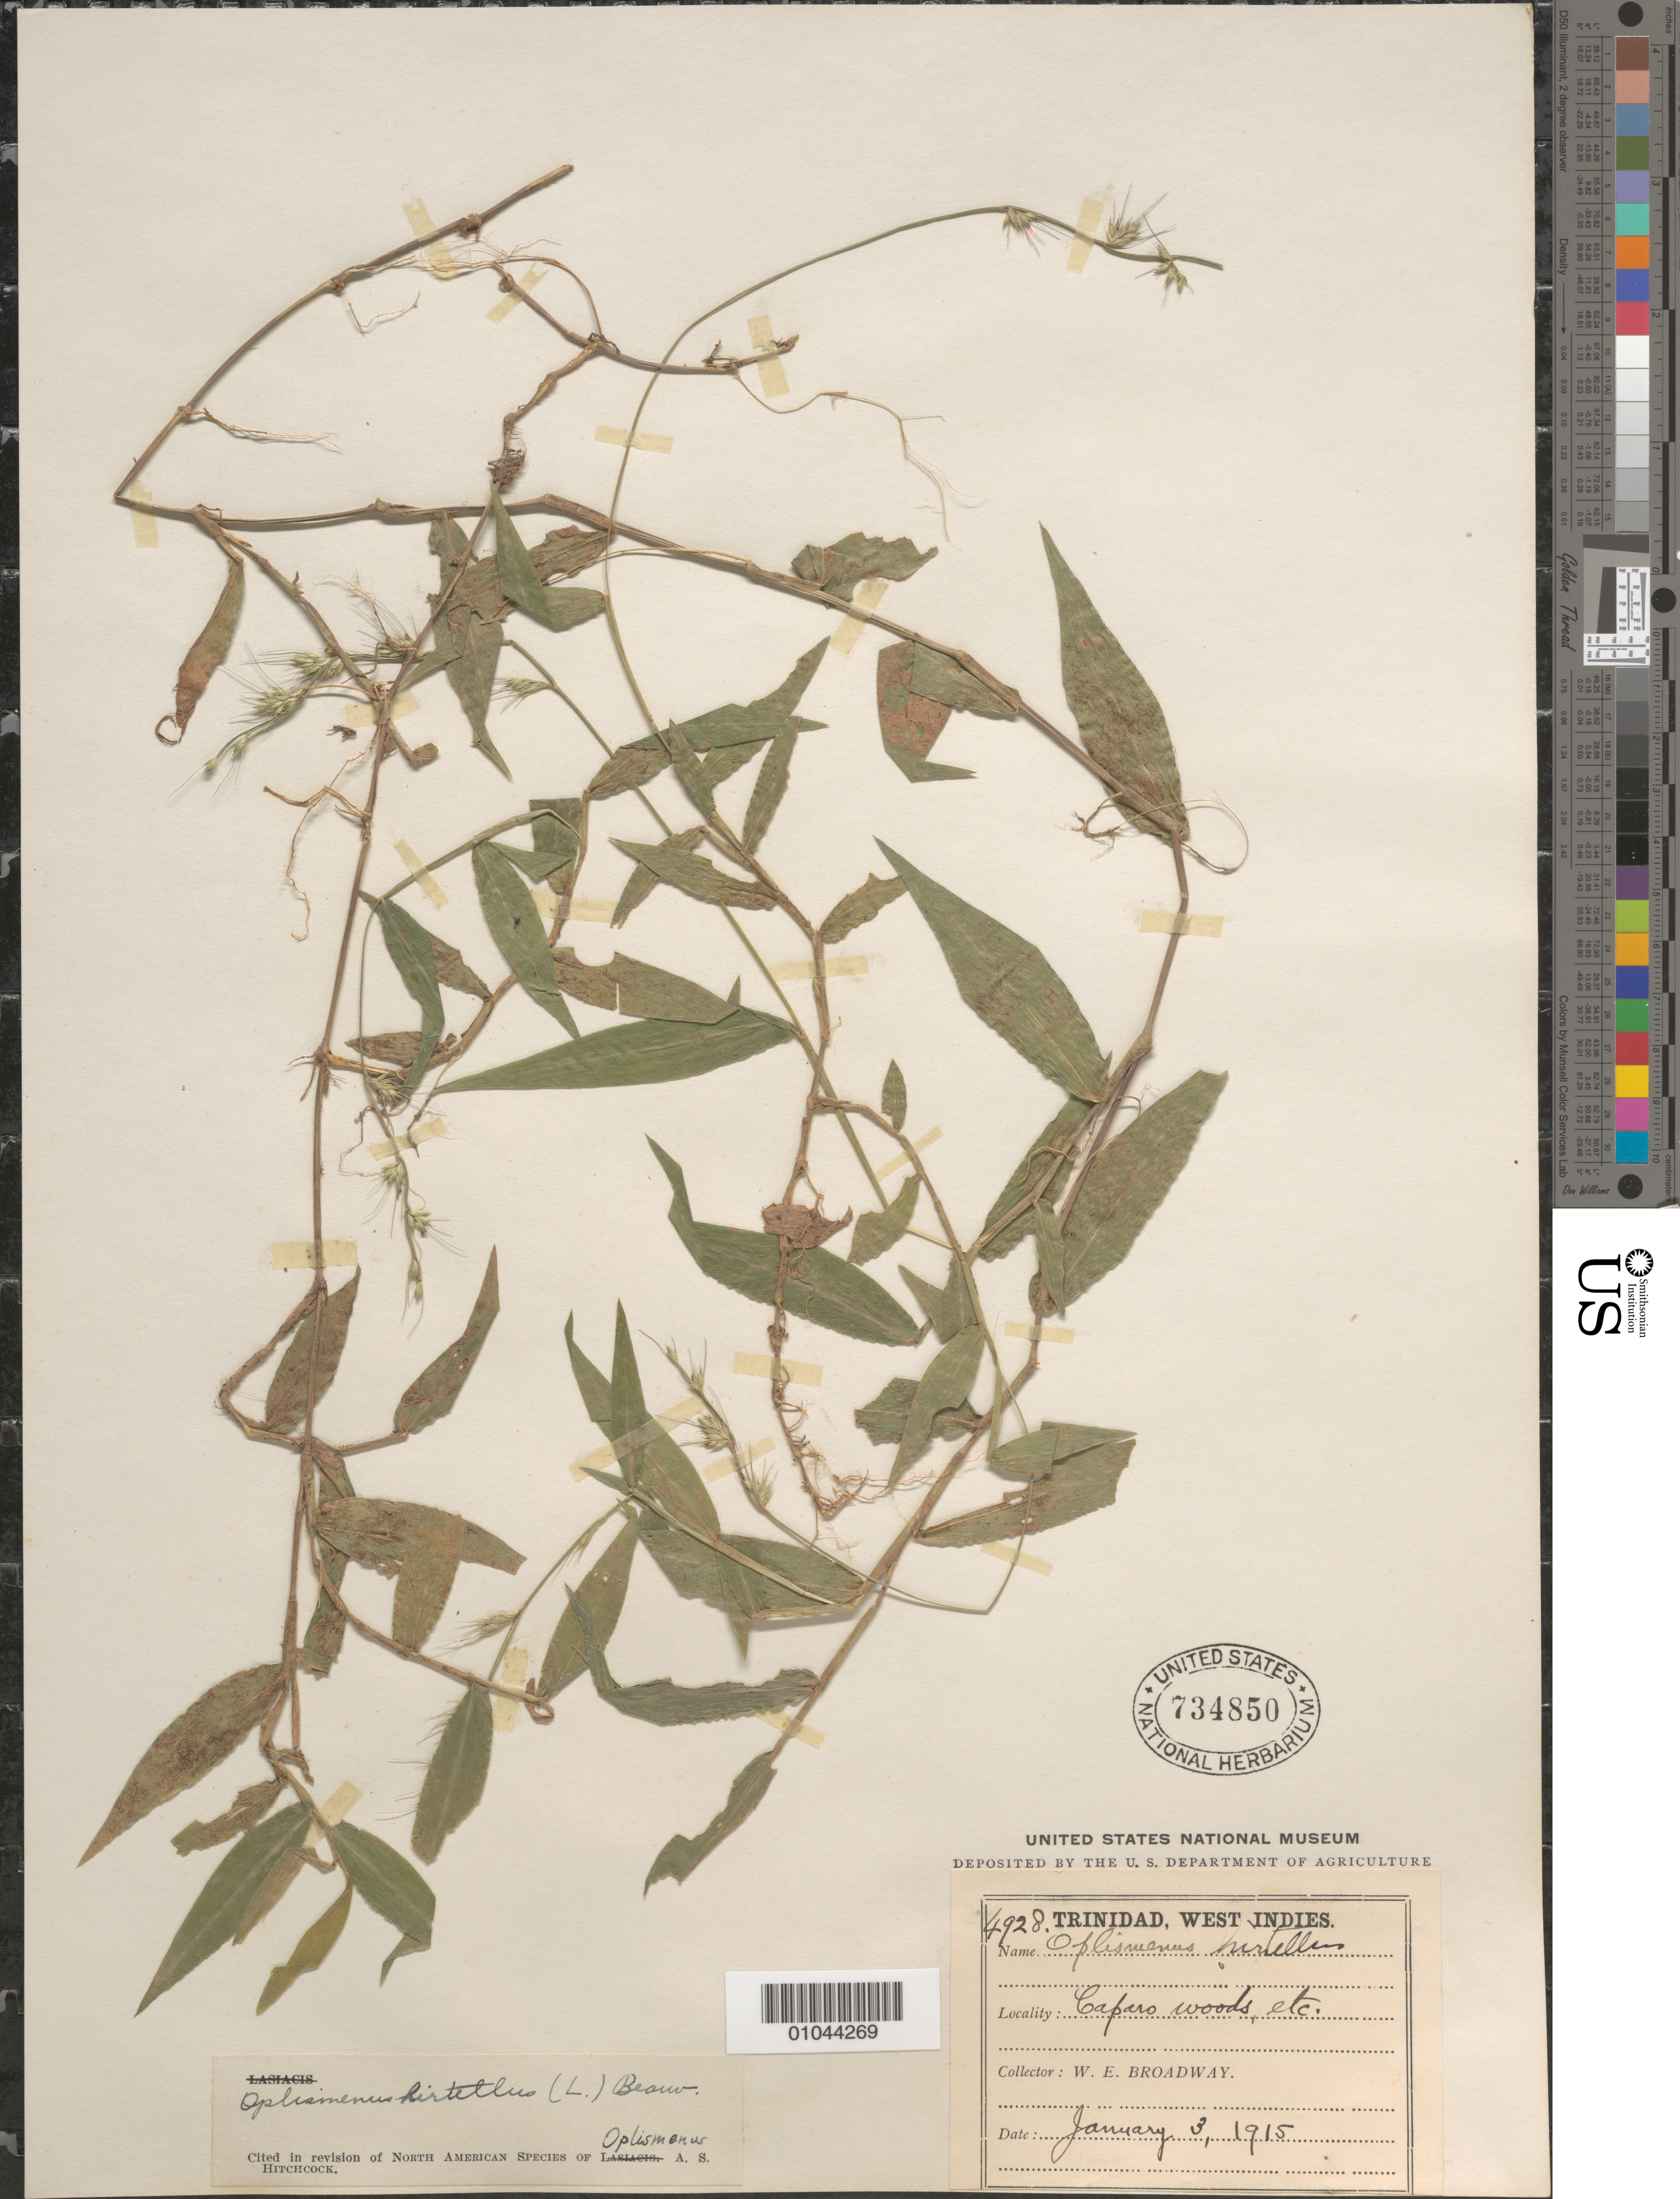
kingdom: Plantae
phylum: Tracheophyta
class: Liliopsida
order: Poales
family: Poaceae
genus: Oplismenus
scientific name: Oplismenus hirtellus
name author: (L.) P. Beauv.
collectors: W. E. Broadway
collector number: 4928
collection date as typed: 03 Jan 1915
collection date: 1915-01-03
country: Trinidad and Tobago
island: Trinidad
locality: Caparo woods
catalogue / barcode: US 734850